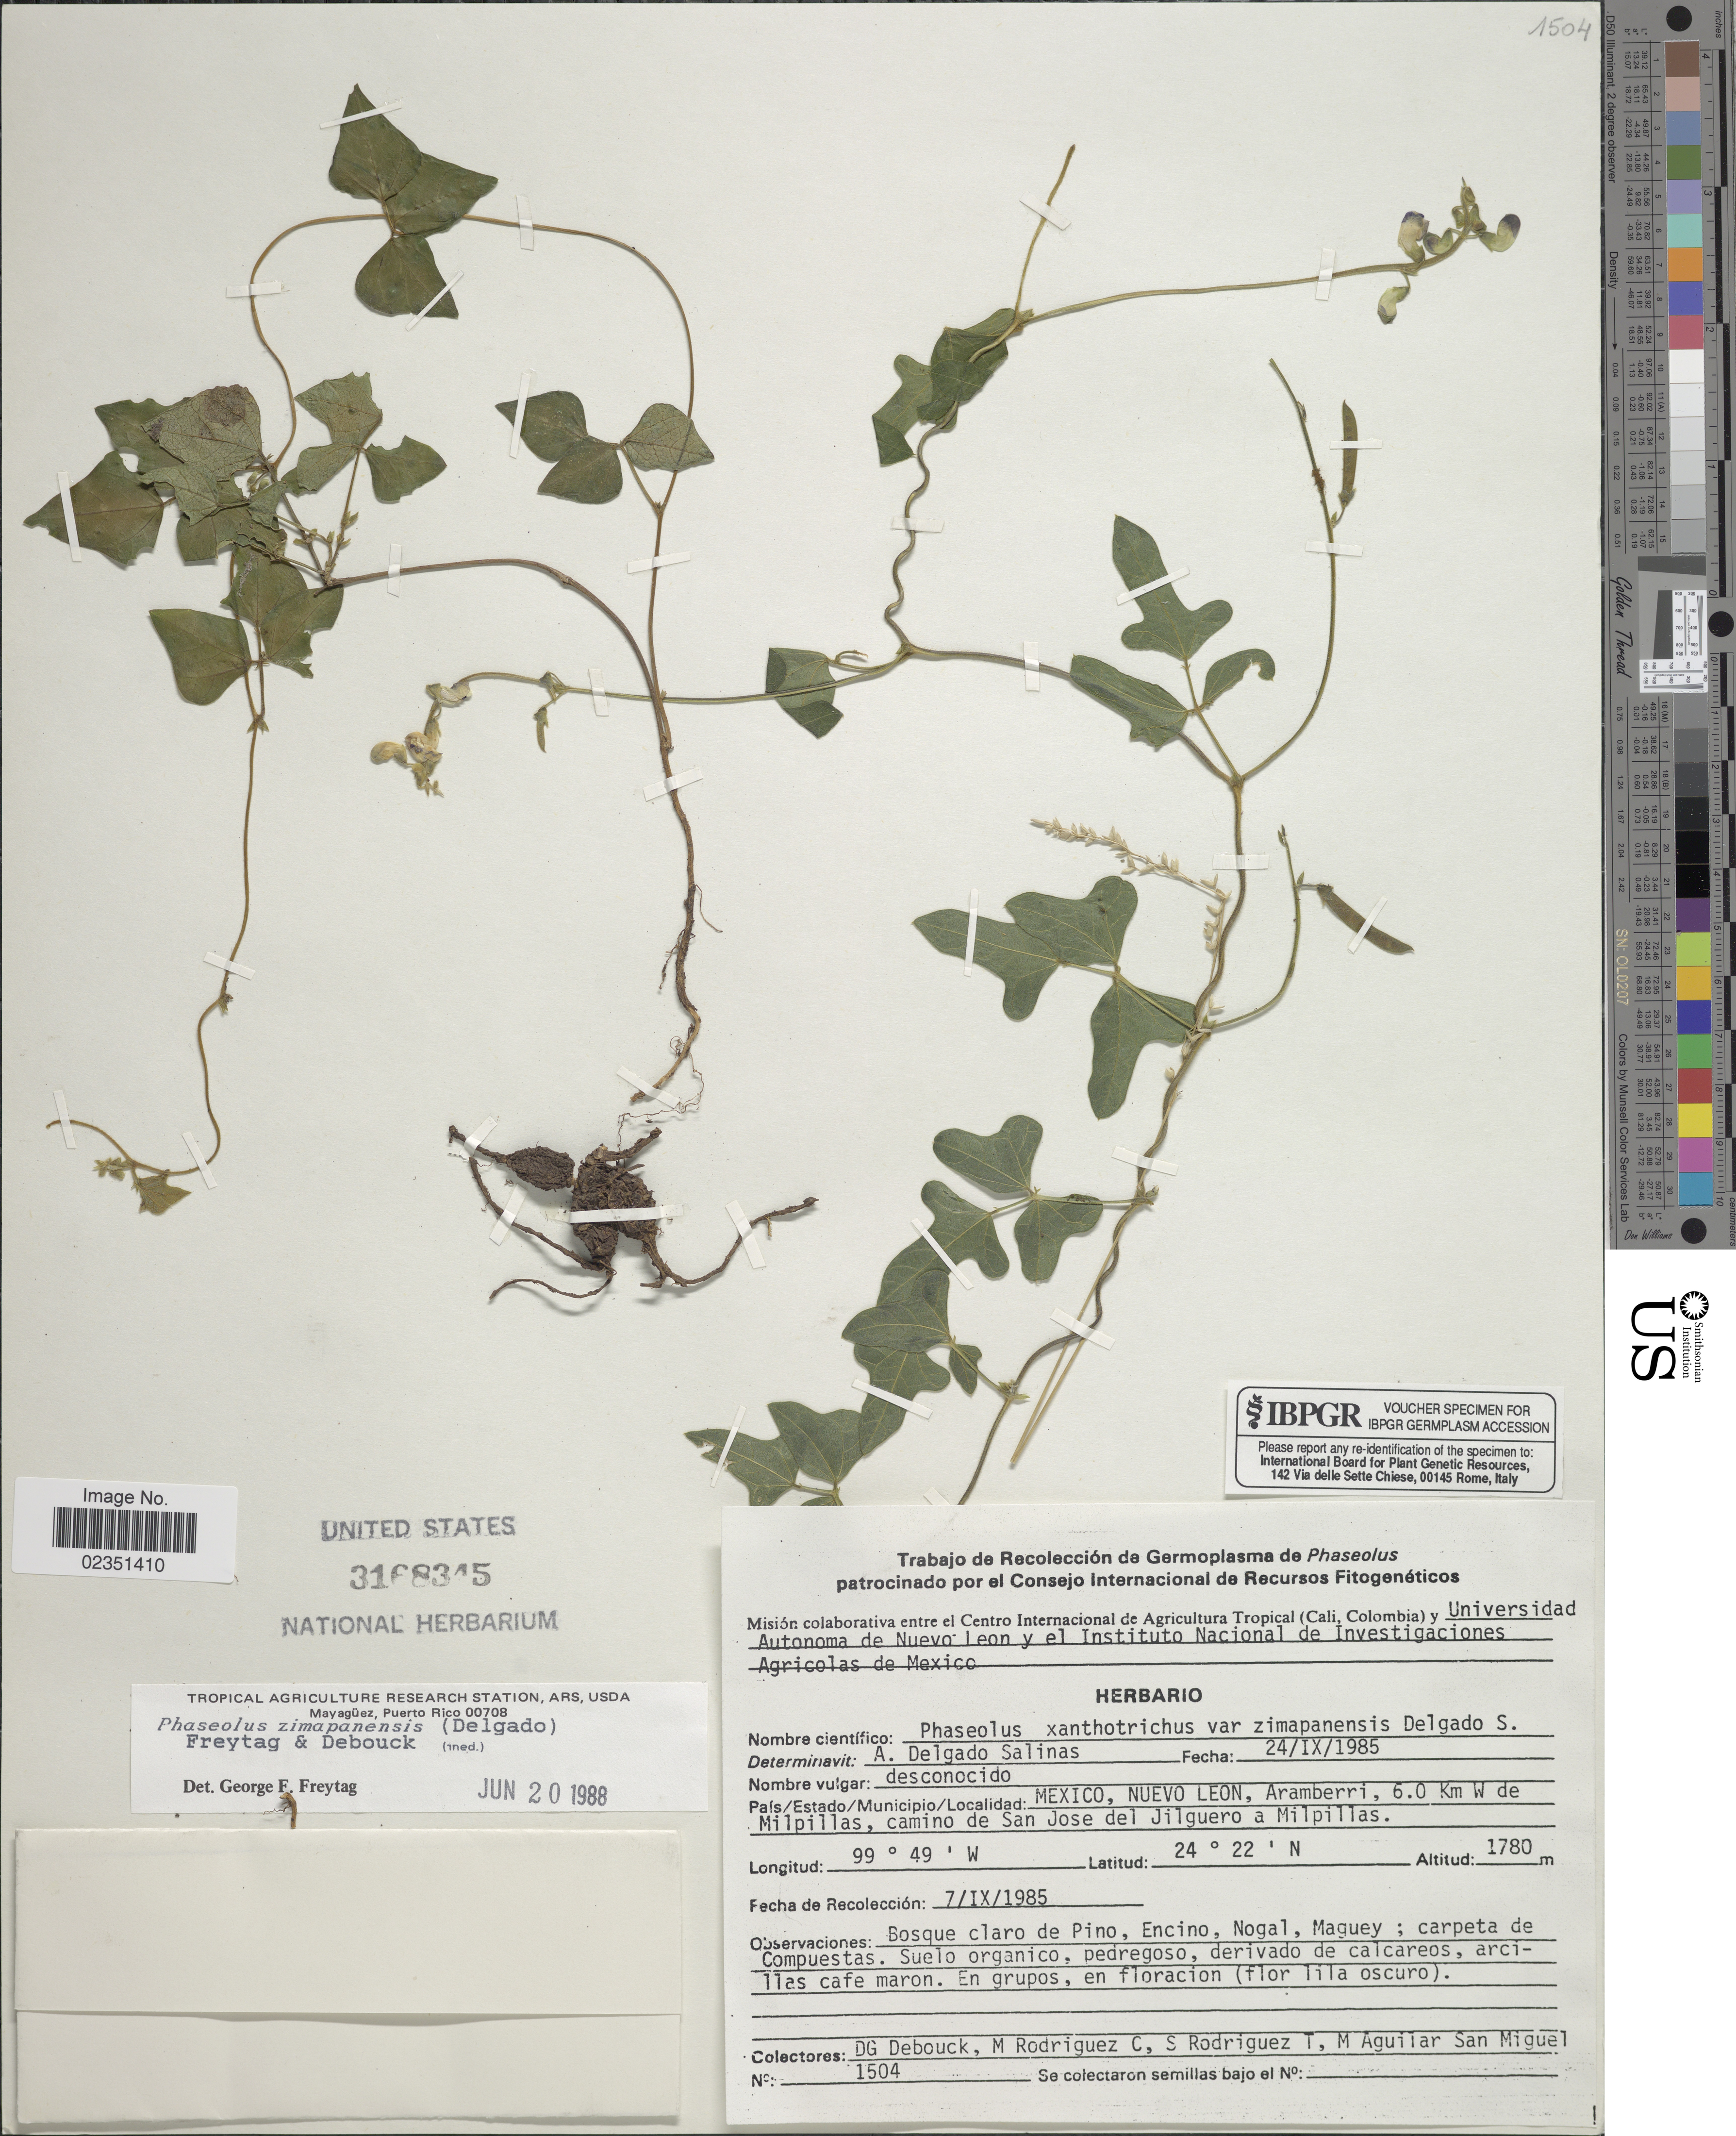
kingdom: Plantae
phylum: Tracheophyta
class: Magnoliopsida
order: Fabales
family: Fabaceae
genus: Phaseolus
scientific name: Phaseolus zimapanensis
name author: A. Delgado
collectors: D. Debouck, M. Rodriguez C., S. Rodriguez T. & M. San Miguel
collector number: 1504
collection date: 1985-09-07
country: Mexico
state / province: Nuevo León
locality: Aramberri, 6.0 Km W de Milpillas, camino de San Jose del Jilguero a Milpillas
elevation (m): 1780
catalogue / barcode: US 3168345